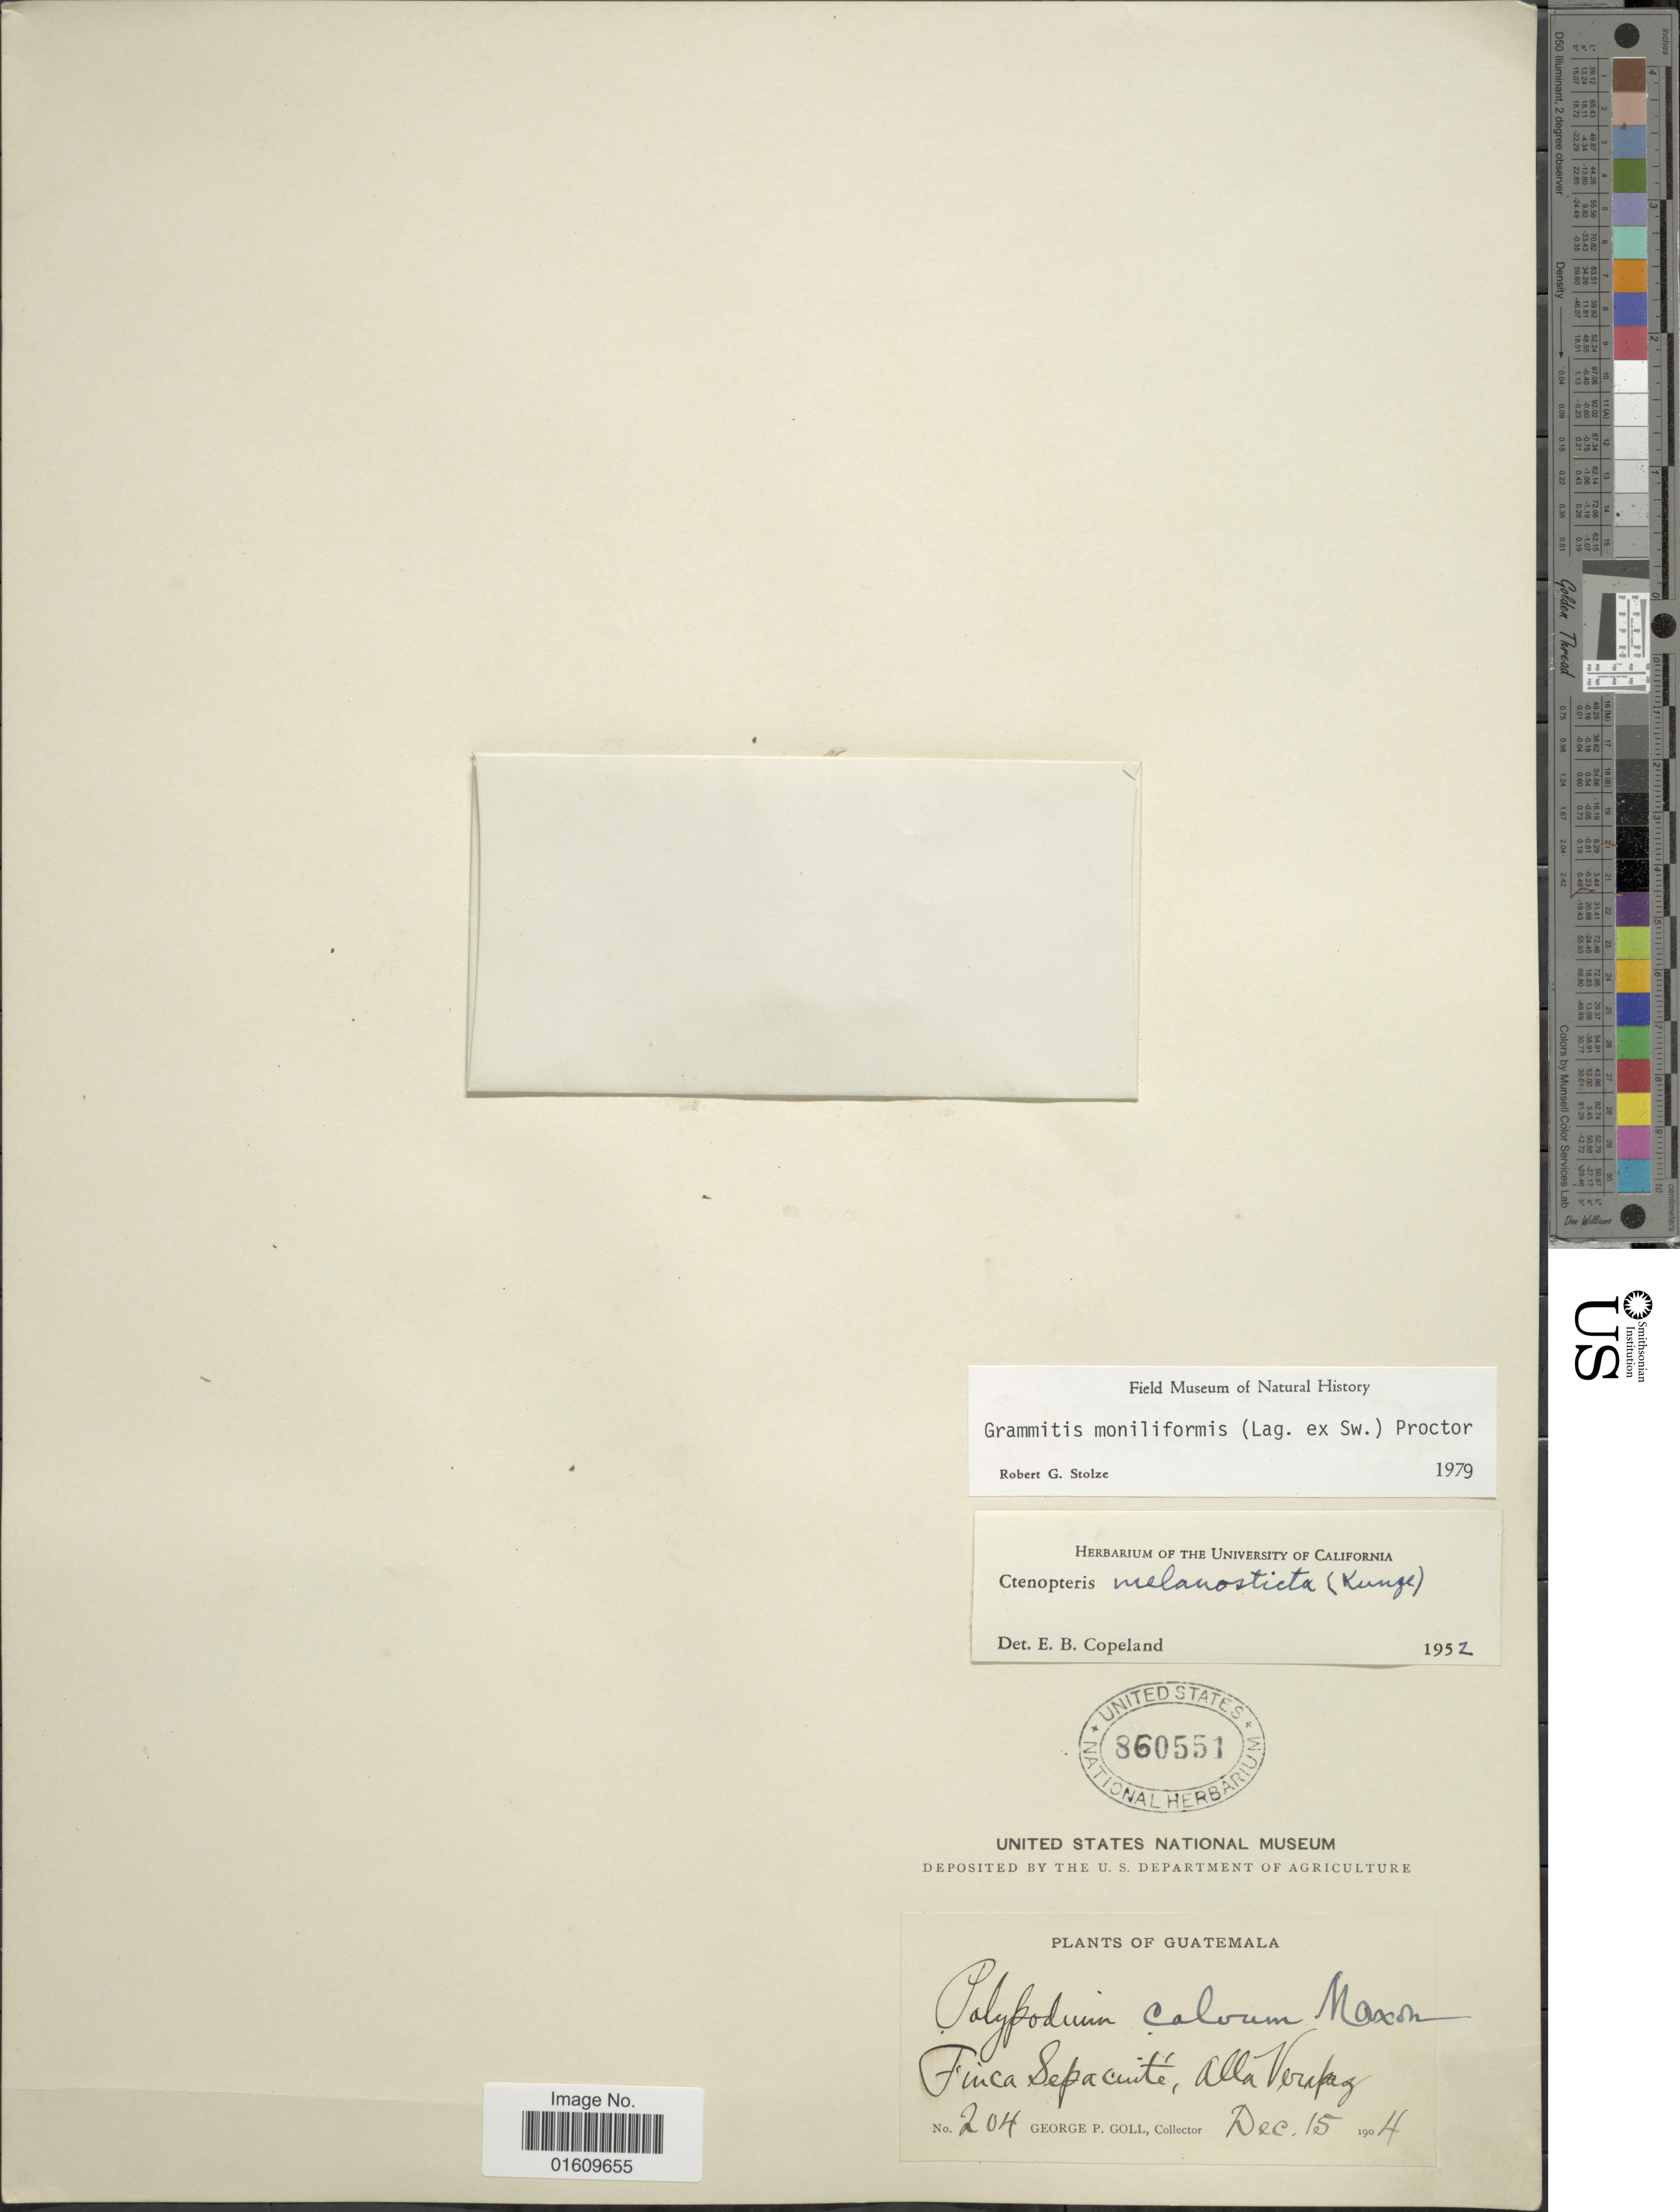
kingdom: Plantae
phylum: Tracheophyta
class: Polypodiopsida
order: Polypodiales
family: Polypodiaceae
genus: Melpomene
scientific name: Melpomene moniliformis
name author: (Lag. ex Sw.) A.R. Sm. & R.C. Moran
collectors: G. P. Goll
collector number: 204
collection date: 1904-12-15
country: Guatemala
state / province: Alta Verapaz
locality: Finca Sepacute, Alta Verapaz.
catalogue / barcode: US 860551